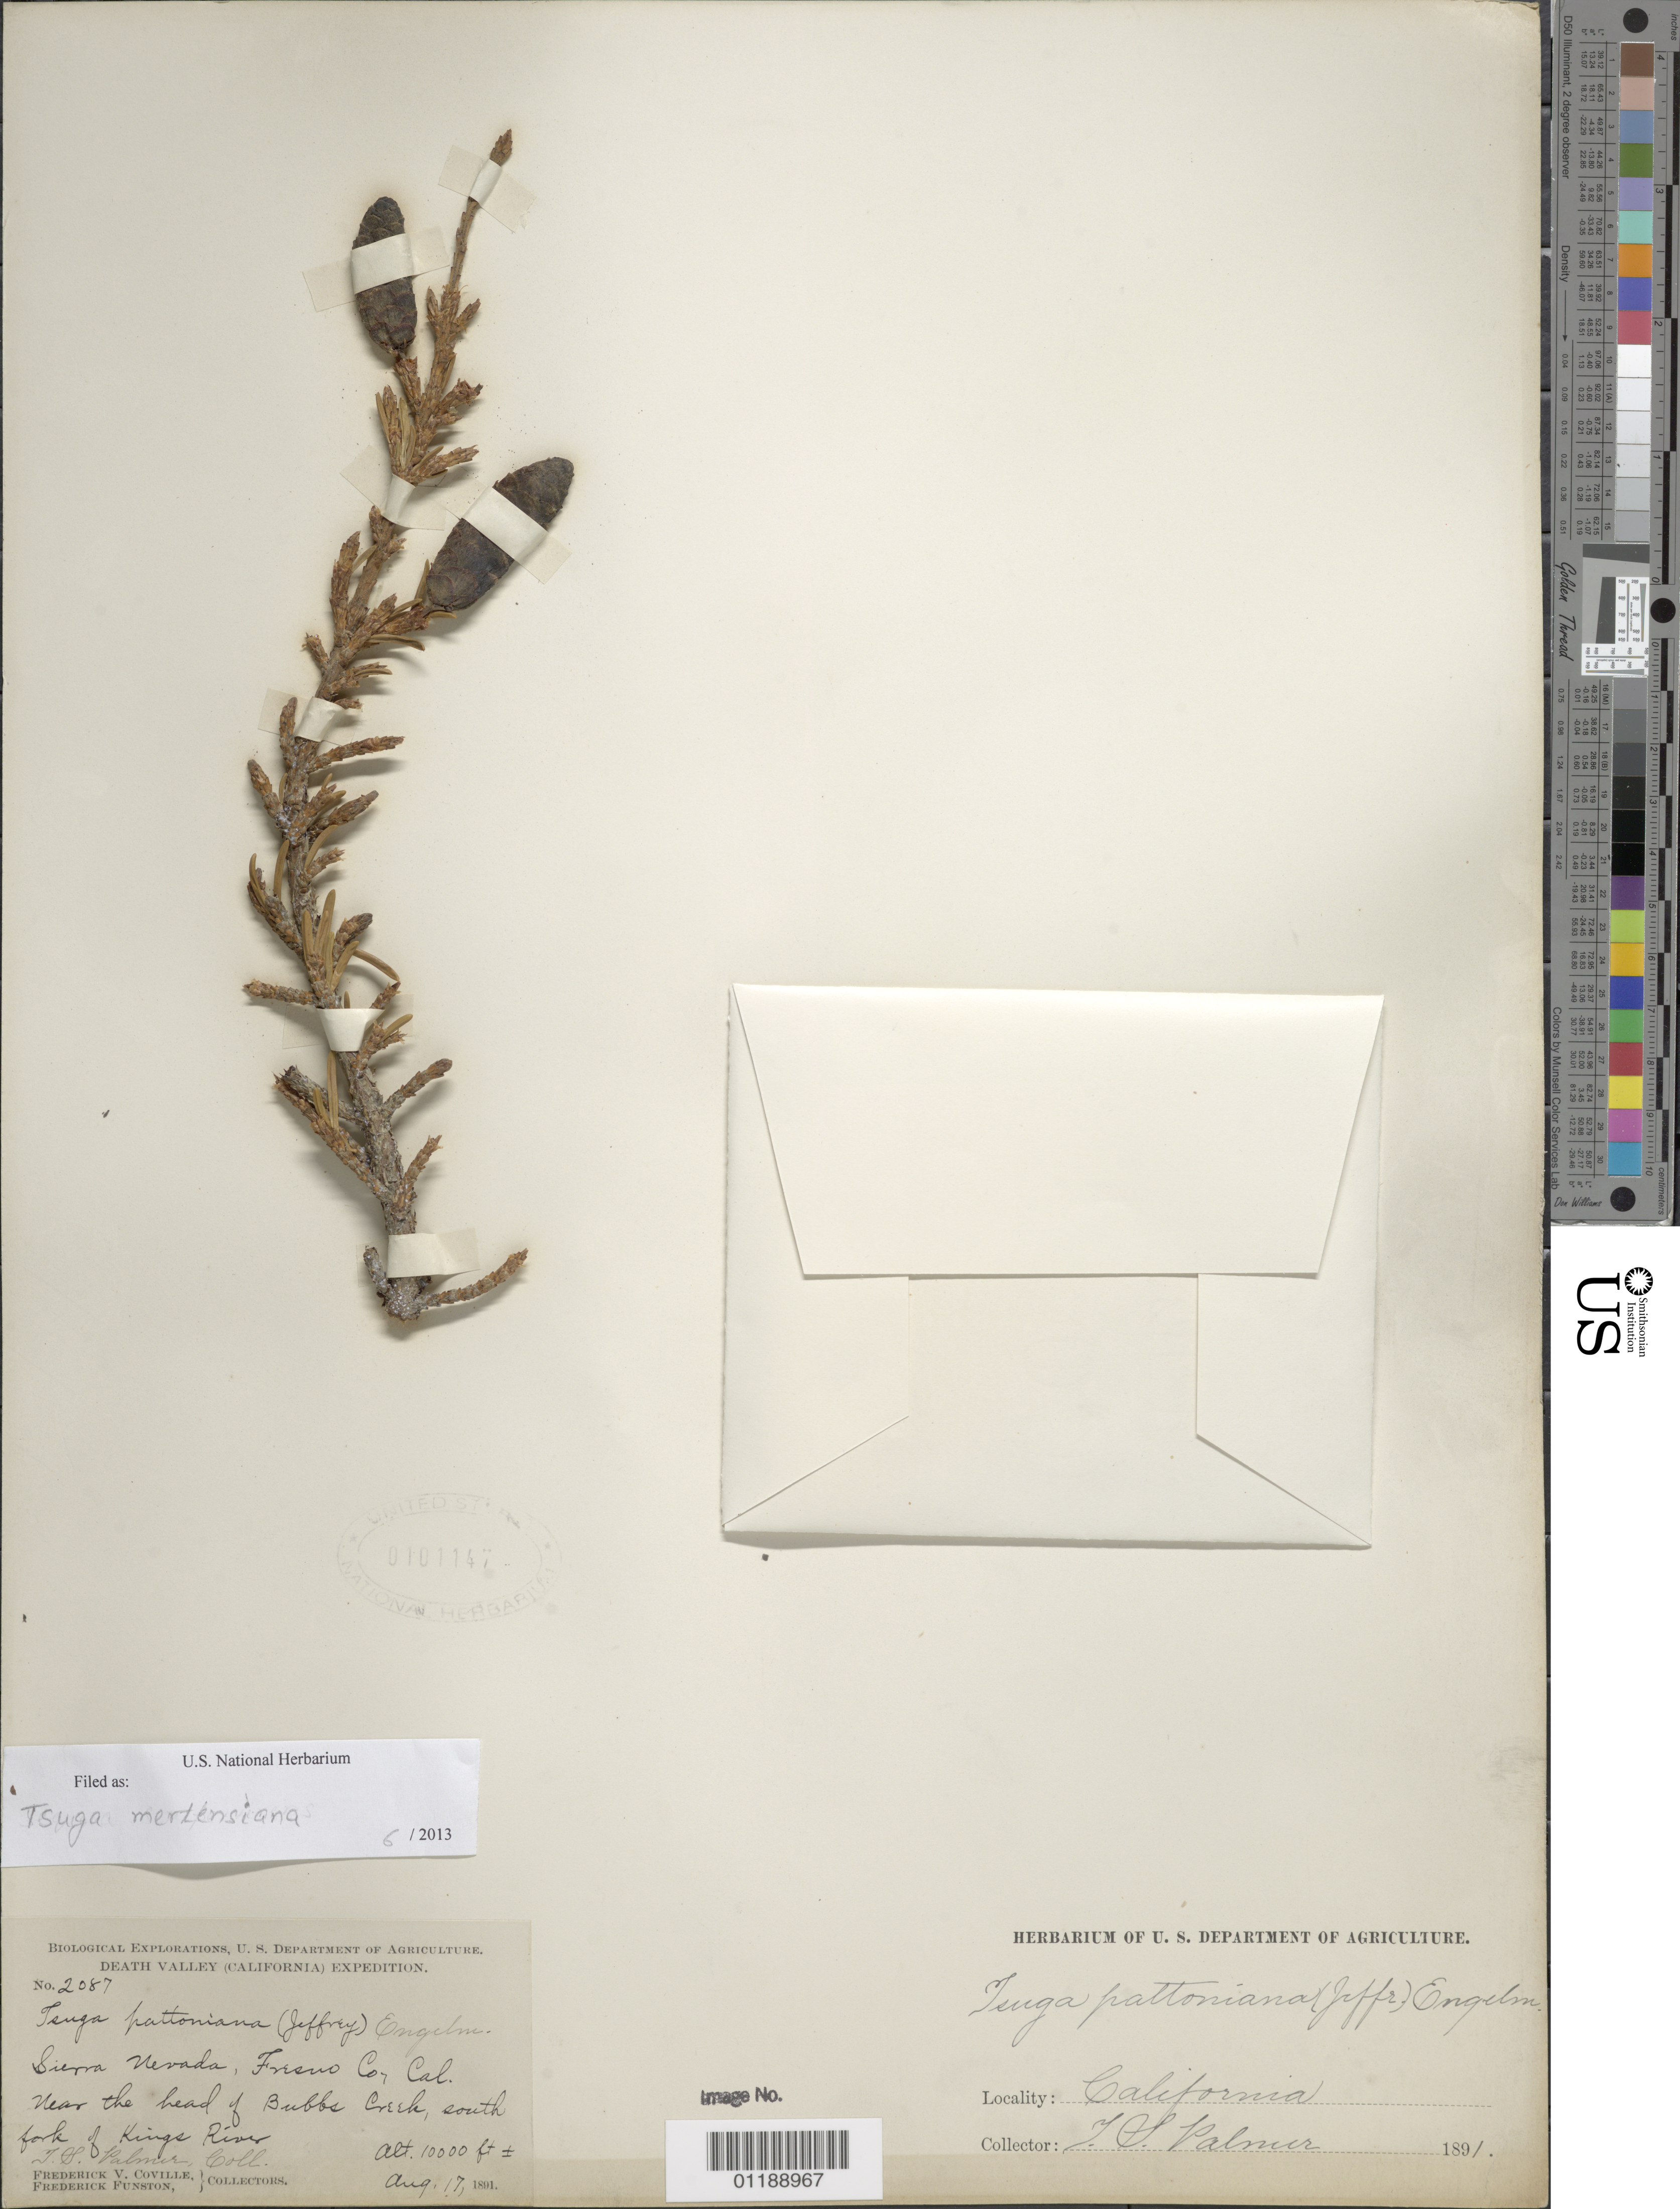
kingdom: Plantae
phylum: Tracheophyta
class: Pinopsida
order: Pinales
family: Pinaceae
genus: Tsuga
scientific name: Tsuga mertensiana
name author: (Bong.) Carrière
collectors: T. S. Palmer, F. V. Coville & F. Funston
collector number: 2087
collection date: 1891-08-17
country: United States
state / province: California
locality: Sierra Nevada, near the head of Bubbs Creek, south fork of Kings River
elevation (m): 3048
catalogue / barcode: US 101147